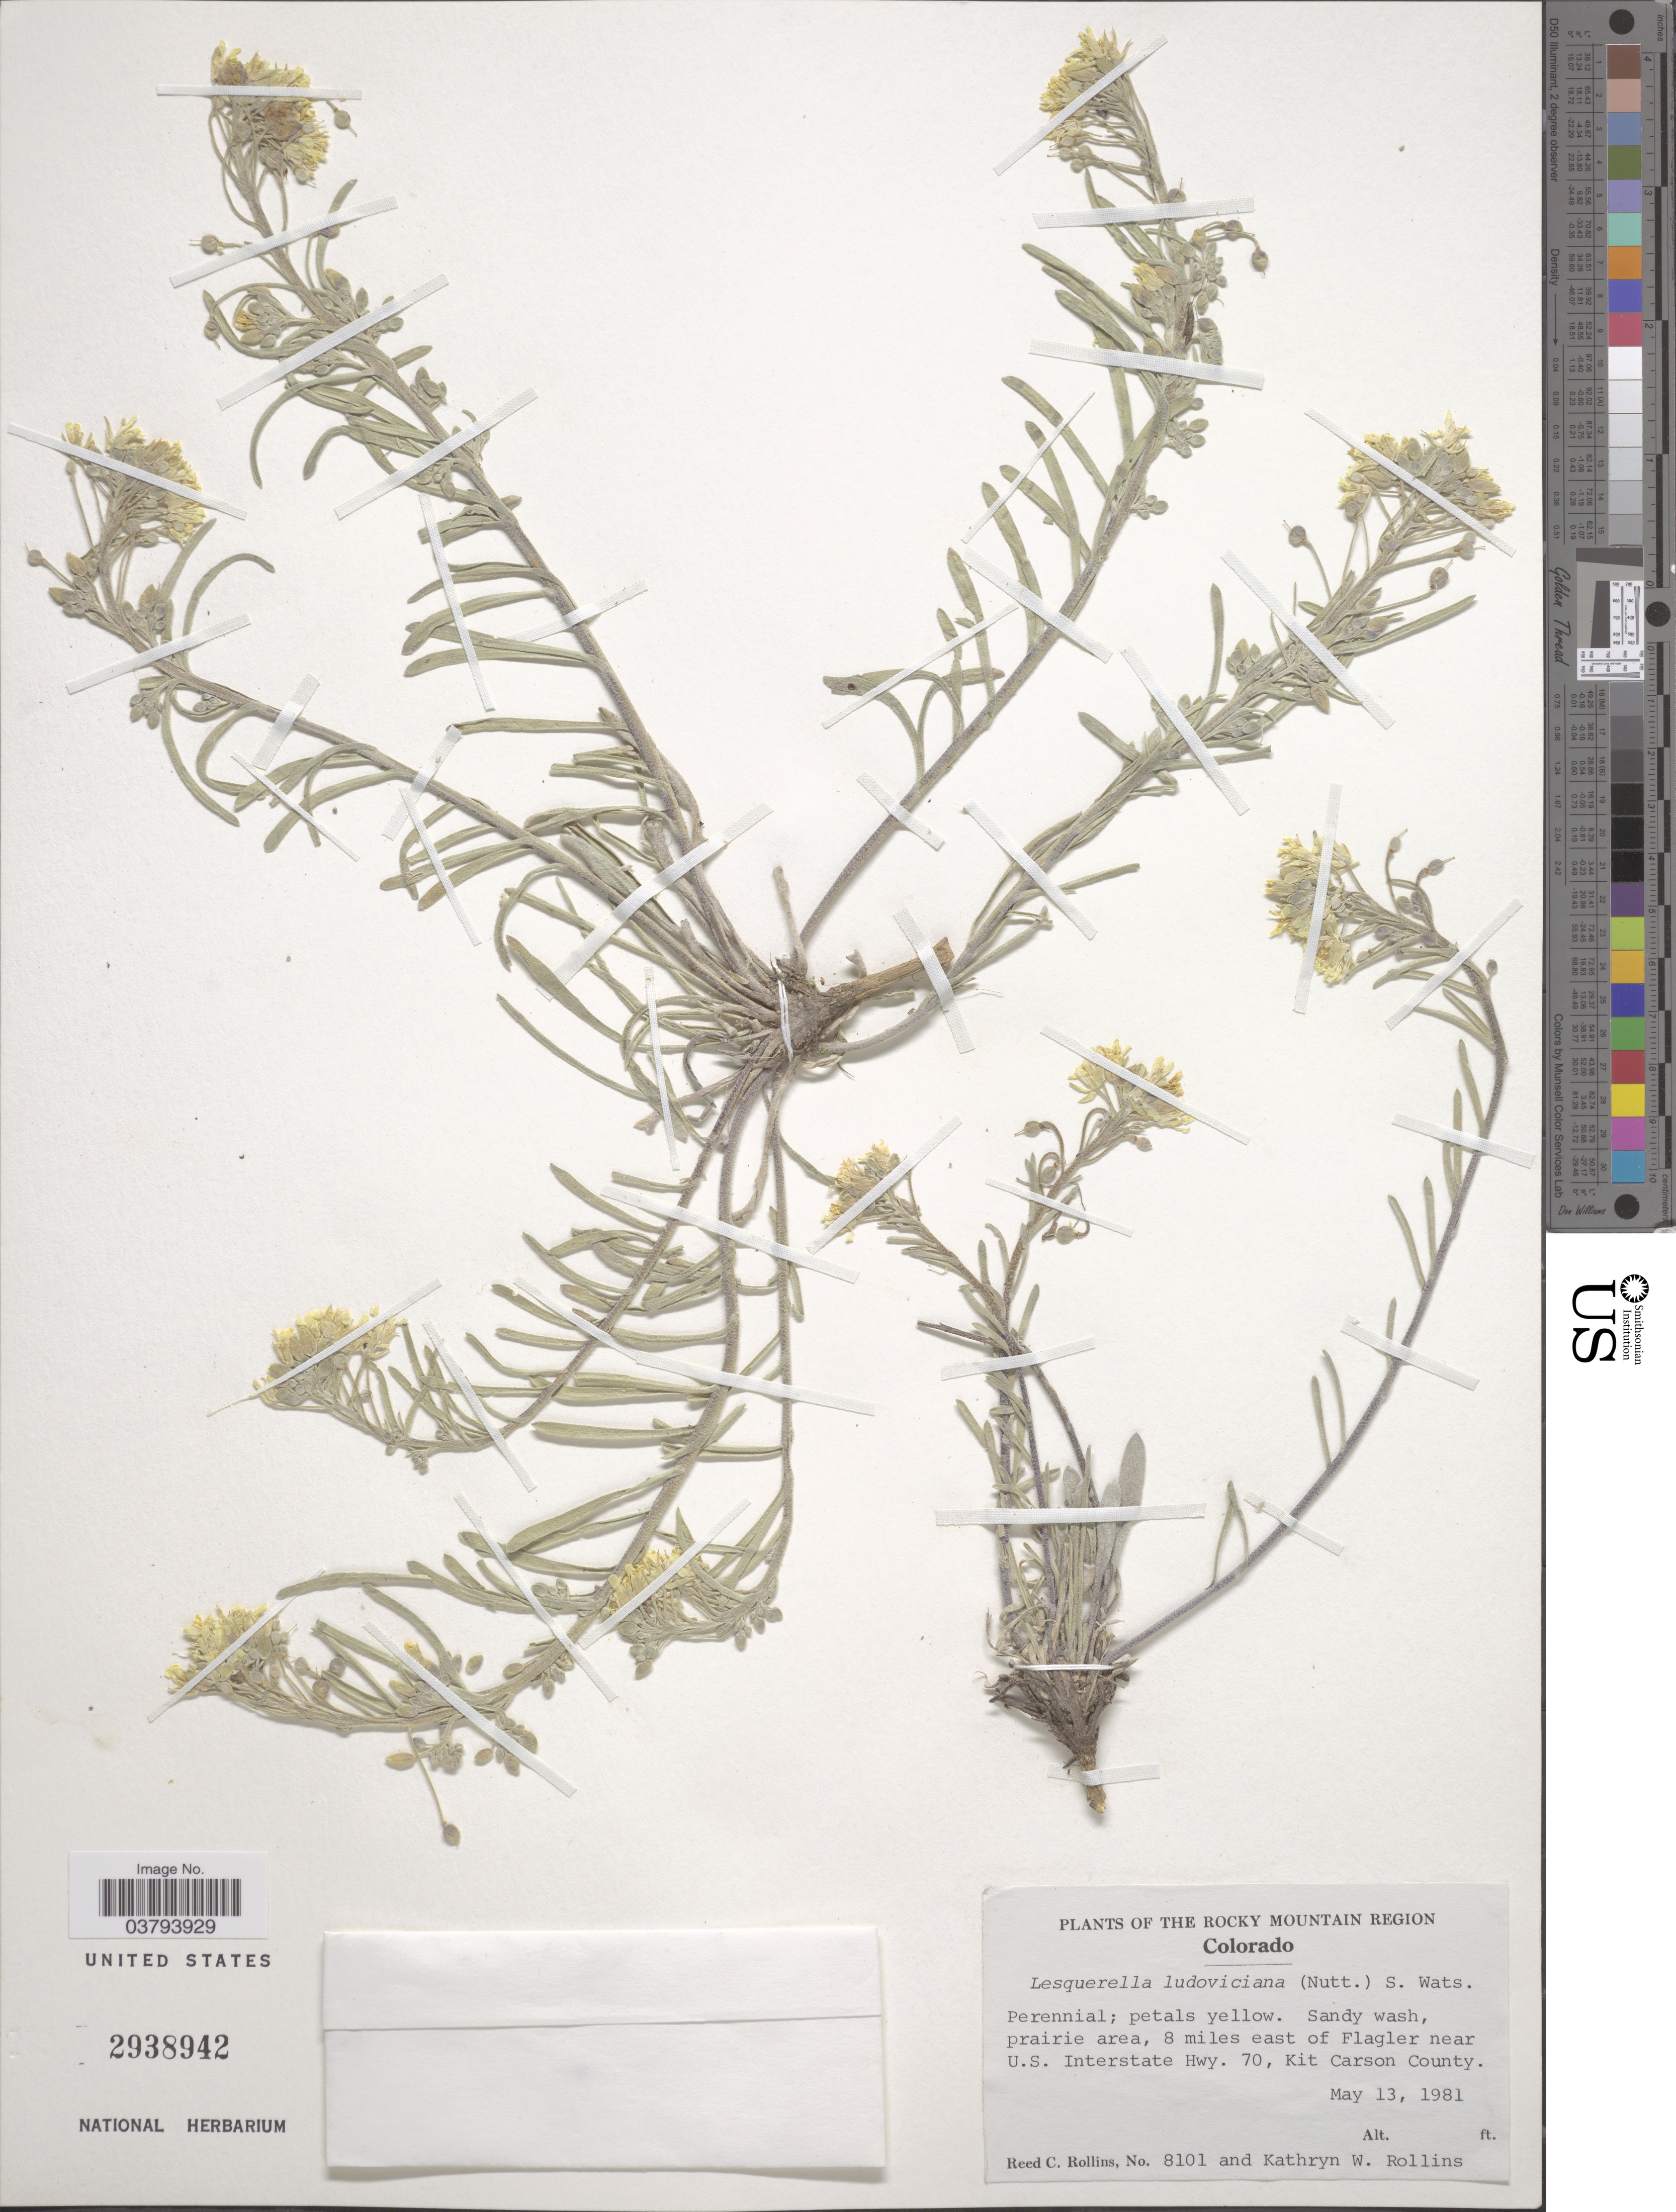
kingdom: Plantae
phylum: Tracheophyta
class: Magnoliopsida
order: Brassicales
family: Brassicaceae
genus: Lesquerella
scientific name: Lesquerella ludoviciana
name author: (Nutt.) S. Watson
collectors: R. C. Rollins & K. W. Rollins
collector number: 8101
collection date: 1981-05-13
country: United States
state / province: Colorado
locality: The Rocky Mountain Region; 8 miles east of Flagler near U.S. Interstate Hwy. 70, Kit Carson County.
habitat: sandy wash, prairie area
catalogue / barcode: US 2938942